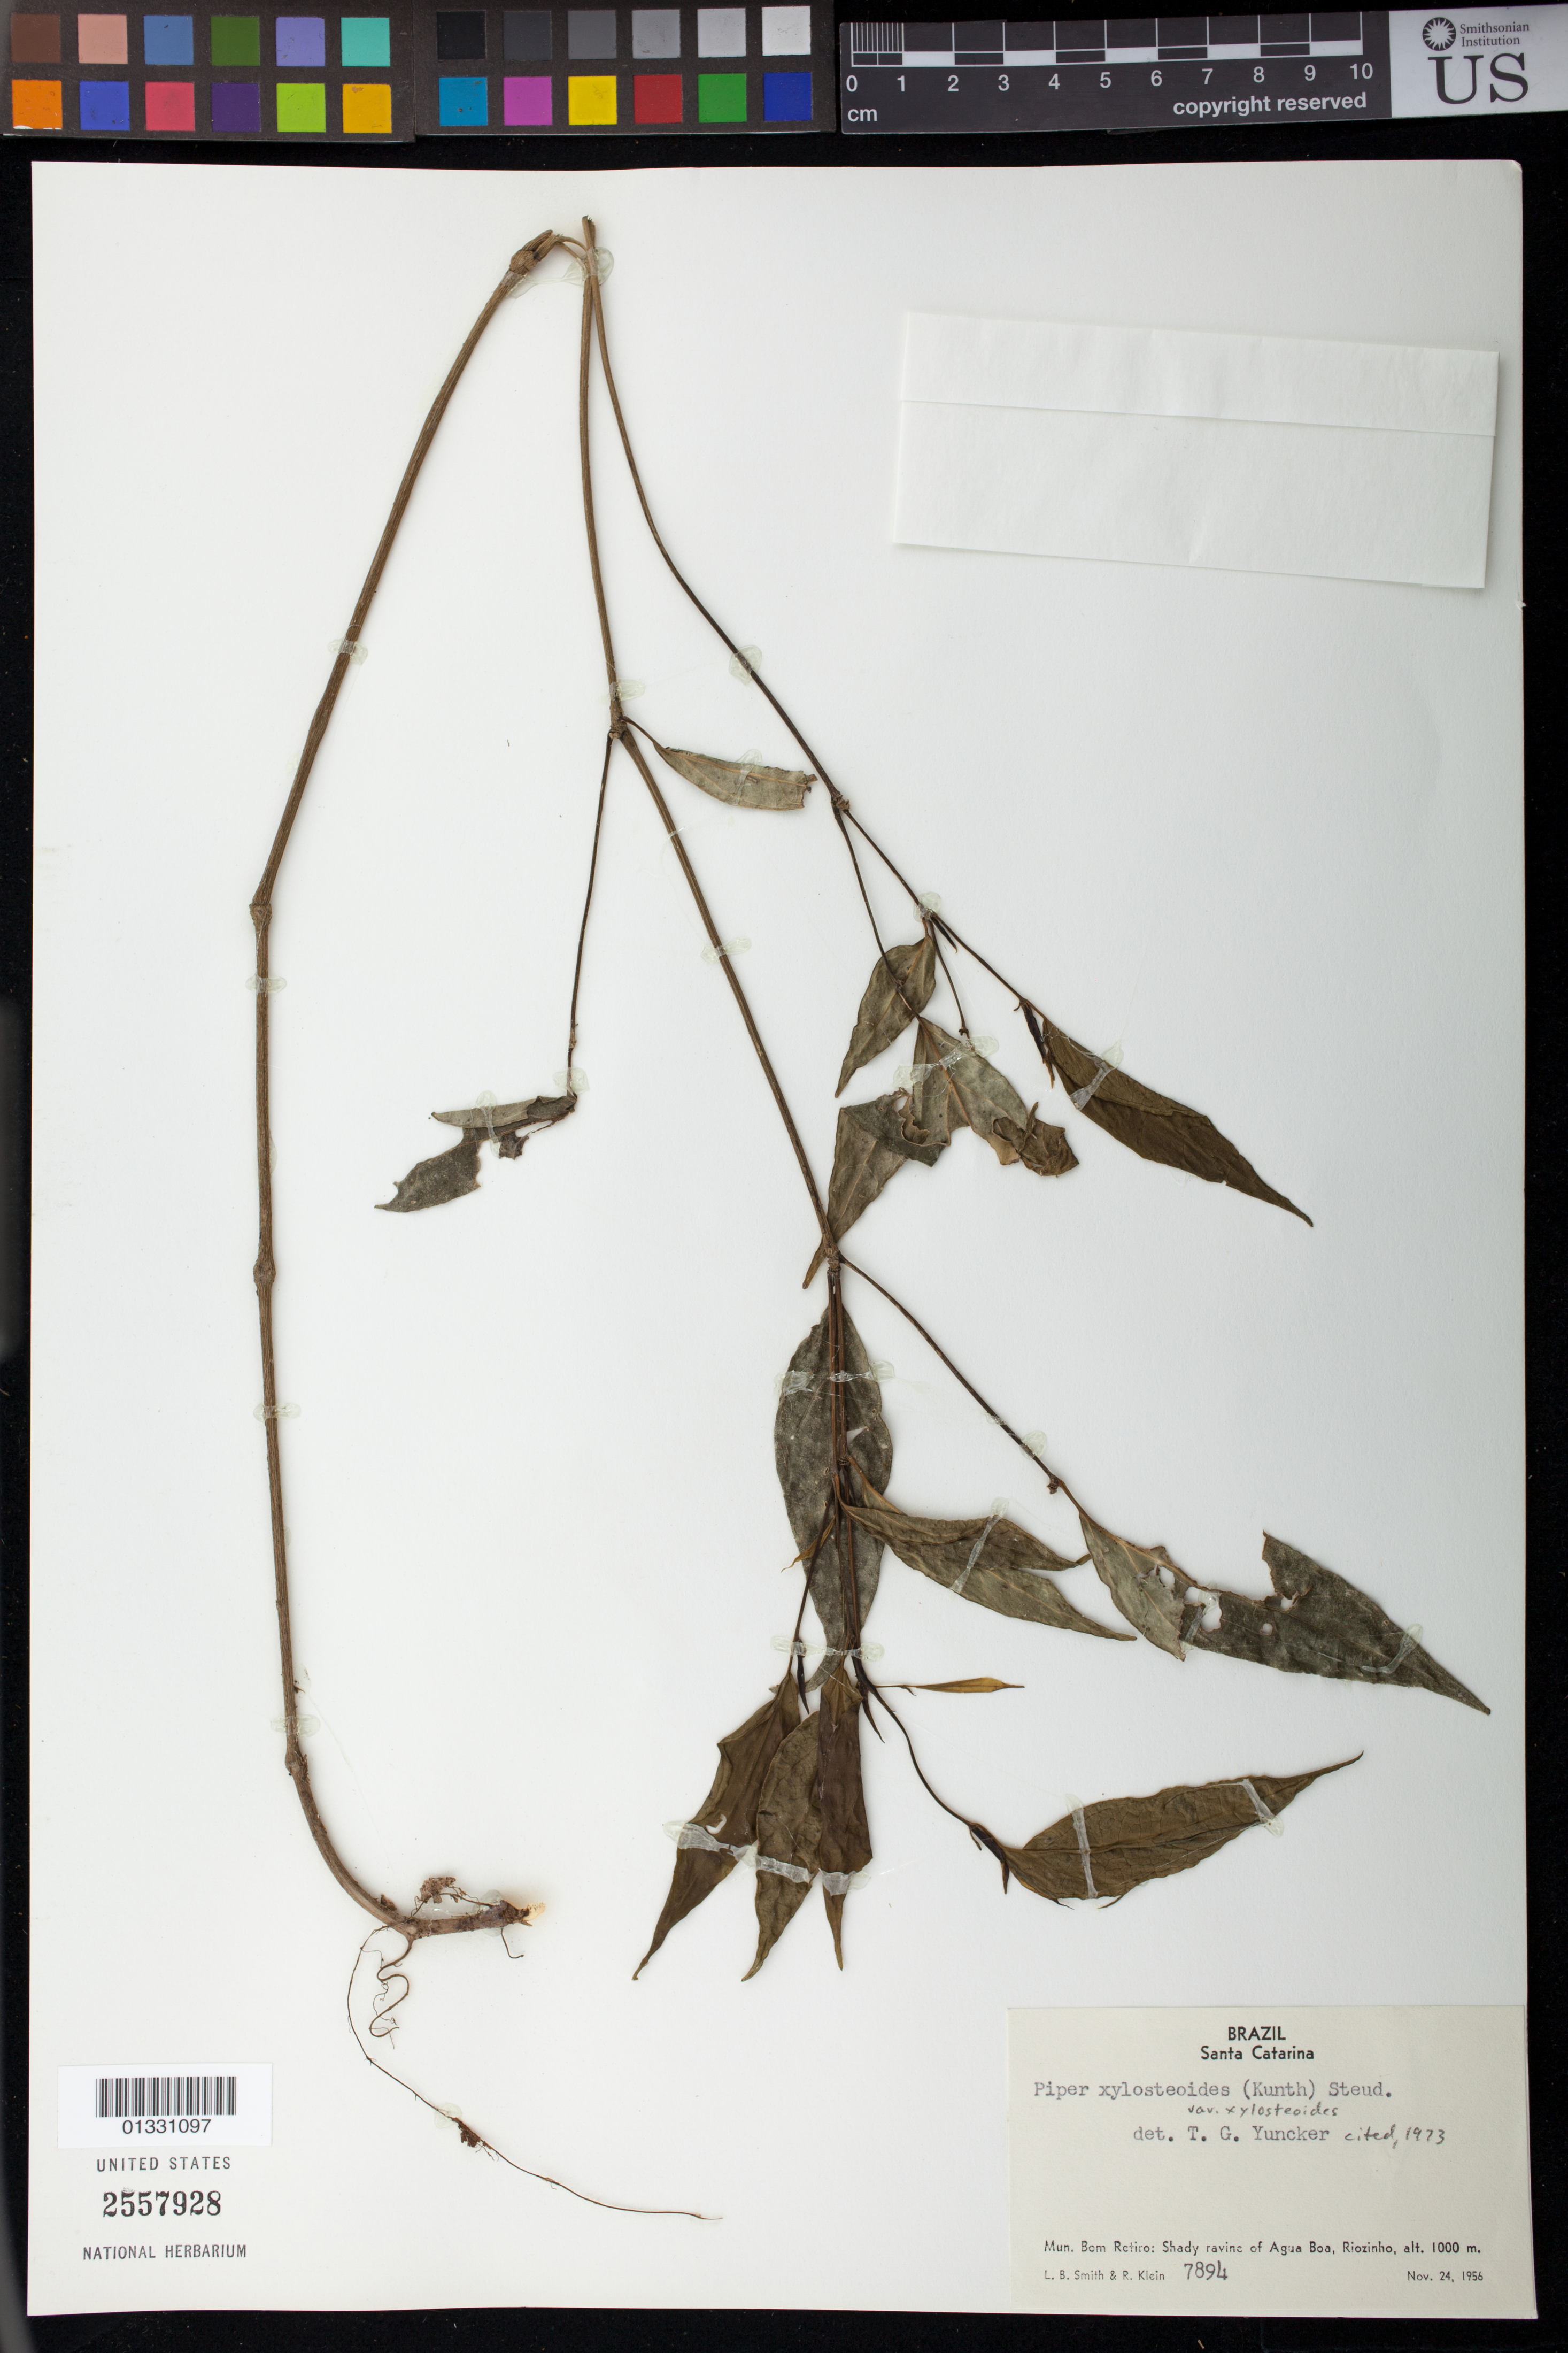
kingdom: Plantae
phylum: Tracheophyta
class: Magnoliopsida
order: Piperales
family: Piperaceae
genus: Piper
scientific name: Piper xylosteoides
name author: (Kunth) Steud.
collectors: L. Smith & R. M. Klein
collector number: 7894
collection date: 1956-11-24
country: Brazil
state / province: Santa Catarina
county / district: Bom Retiro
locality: Shady ravine of Agua Boa, Riozinho.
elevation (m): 1000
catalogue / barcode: US 2557928